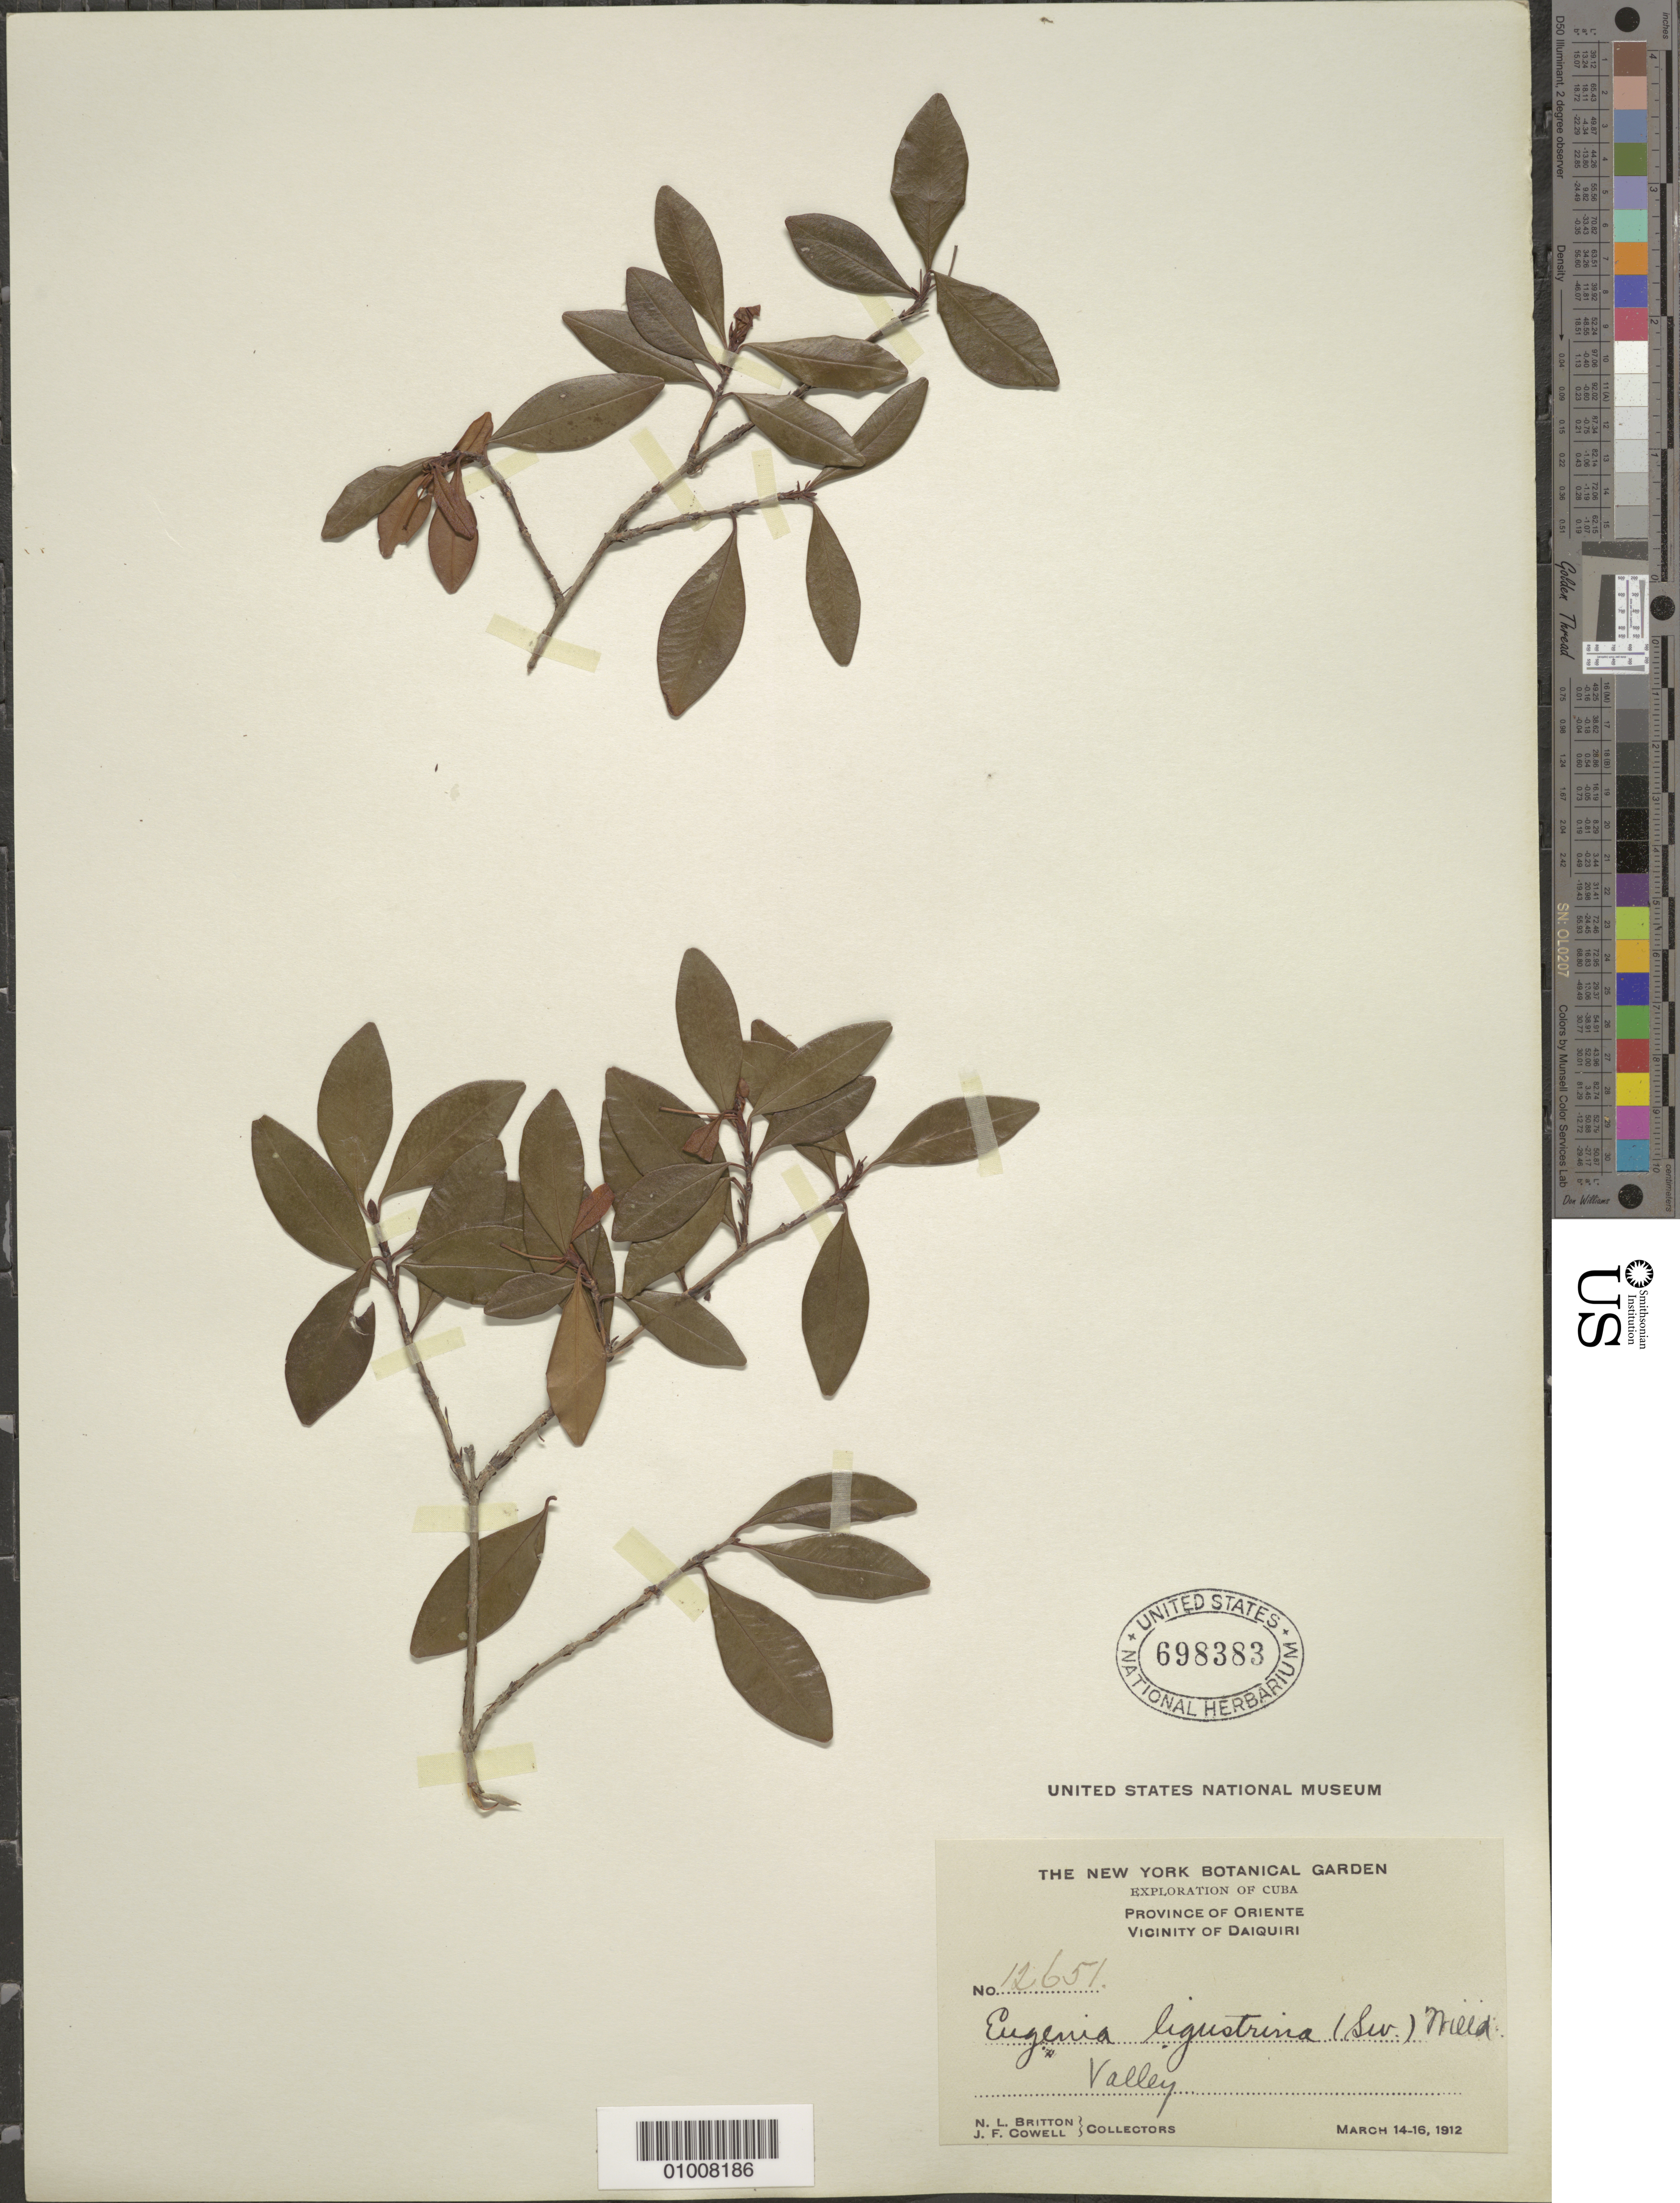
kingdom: Plantae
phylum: Tracheophyta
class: Magnoliopsida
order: Myrtales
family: Myrtaceae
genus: Eugenia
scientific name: Eugenia ligustrina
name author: (Sw.) Willd.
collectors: N. Britton & J. F. Cowell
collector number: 12651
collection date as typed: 14 Mar 1912 to 16 Mar 1912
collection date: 1912-03-14/1912-03-16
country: Cuba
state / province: Oriente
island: Cuba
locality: Valley Vicinity of Daiquiri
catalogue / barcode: US 698383